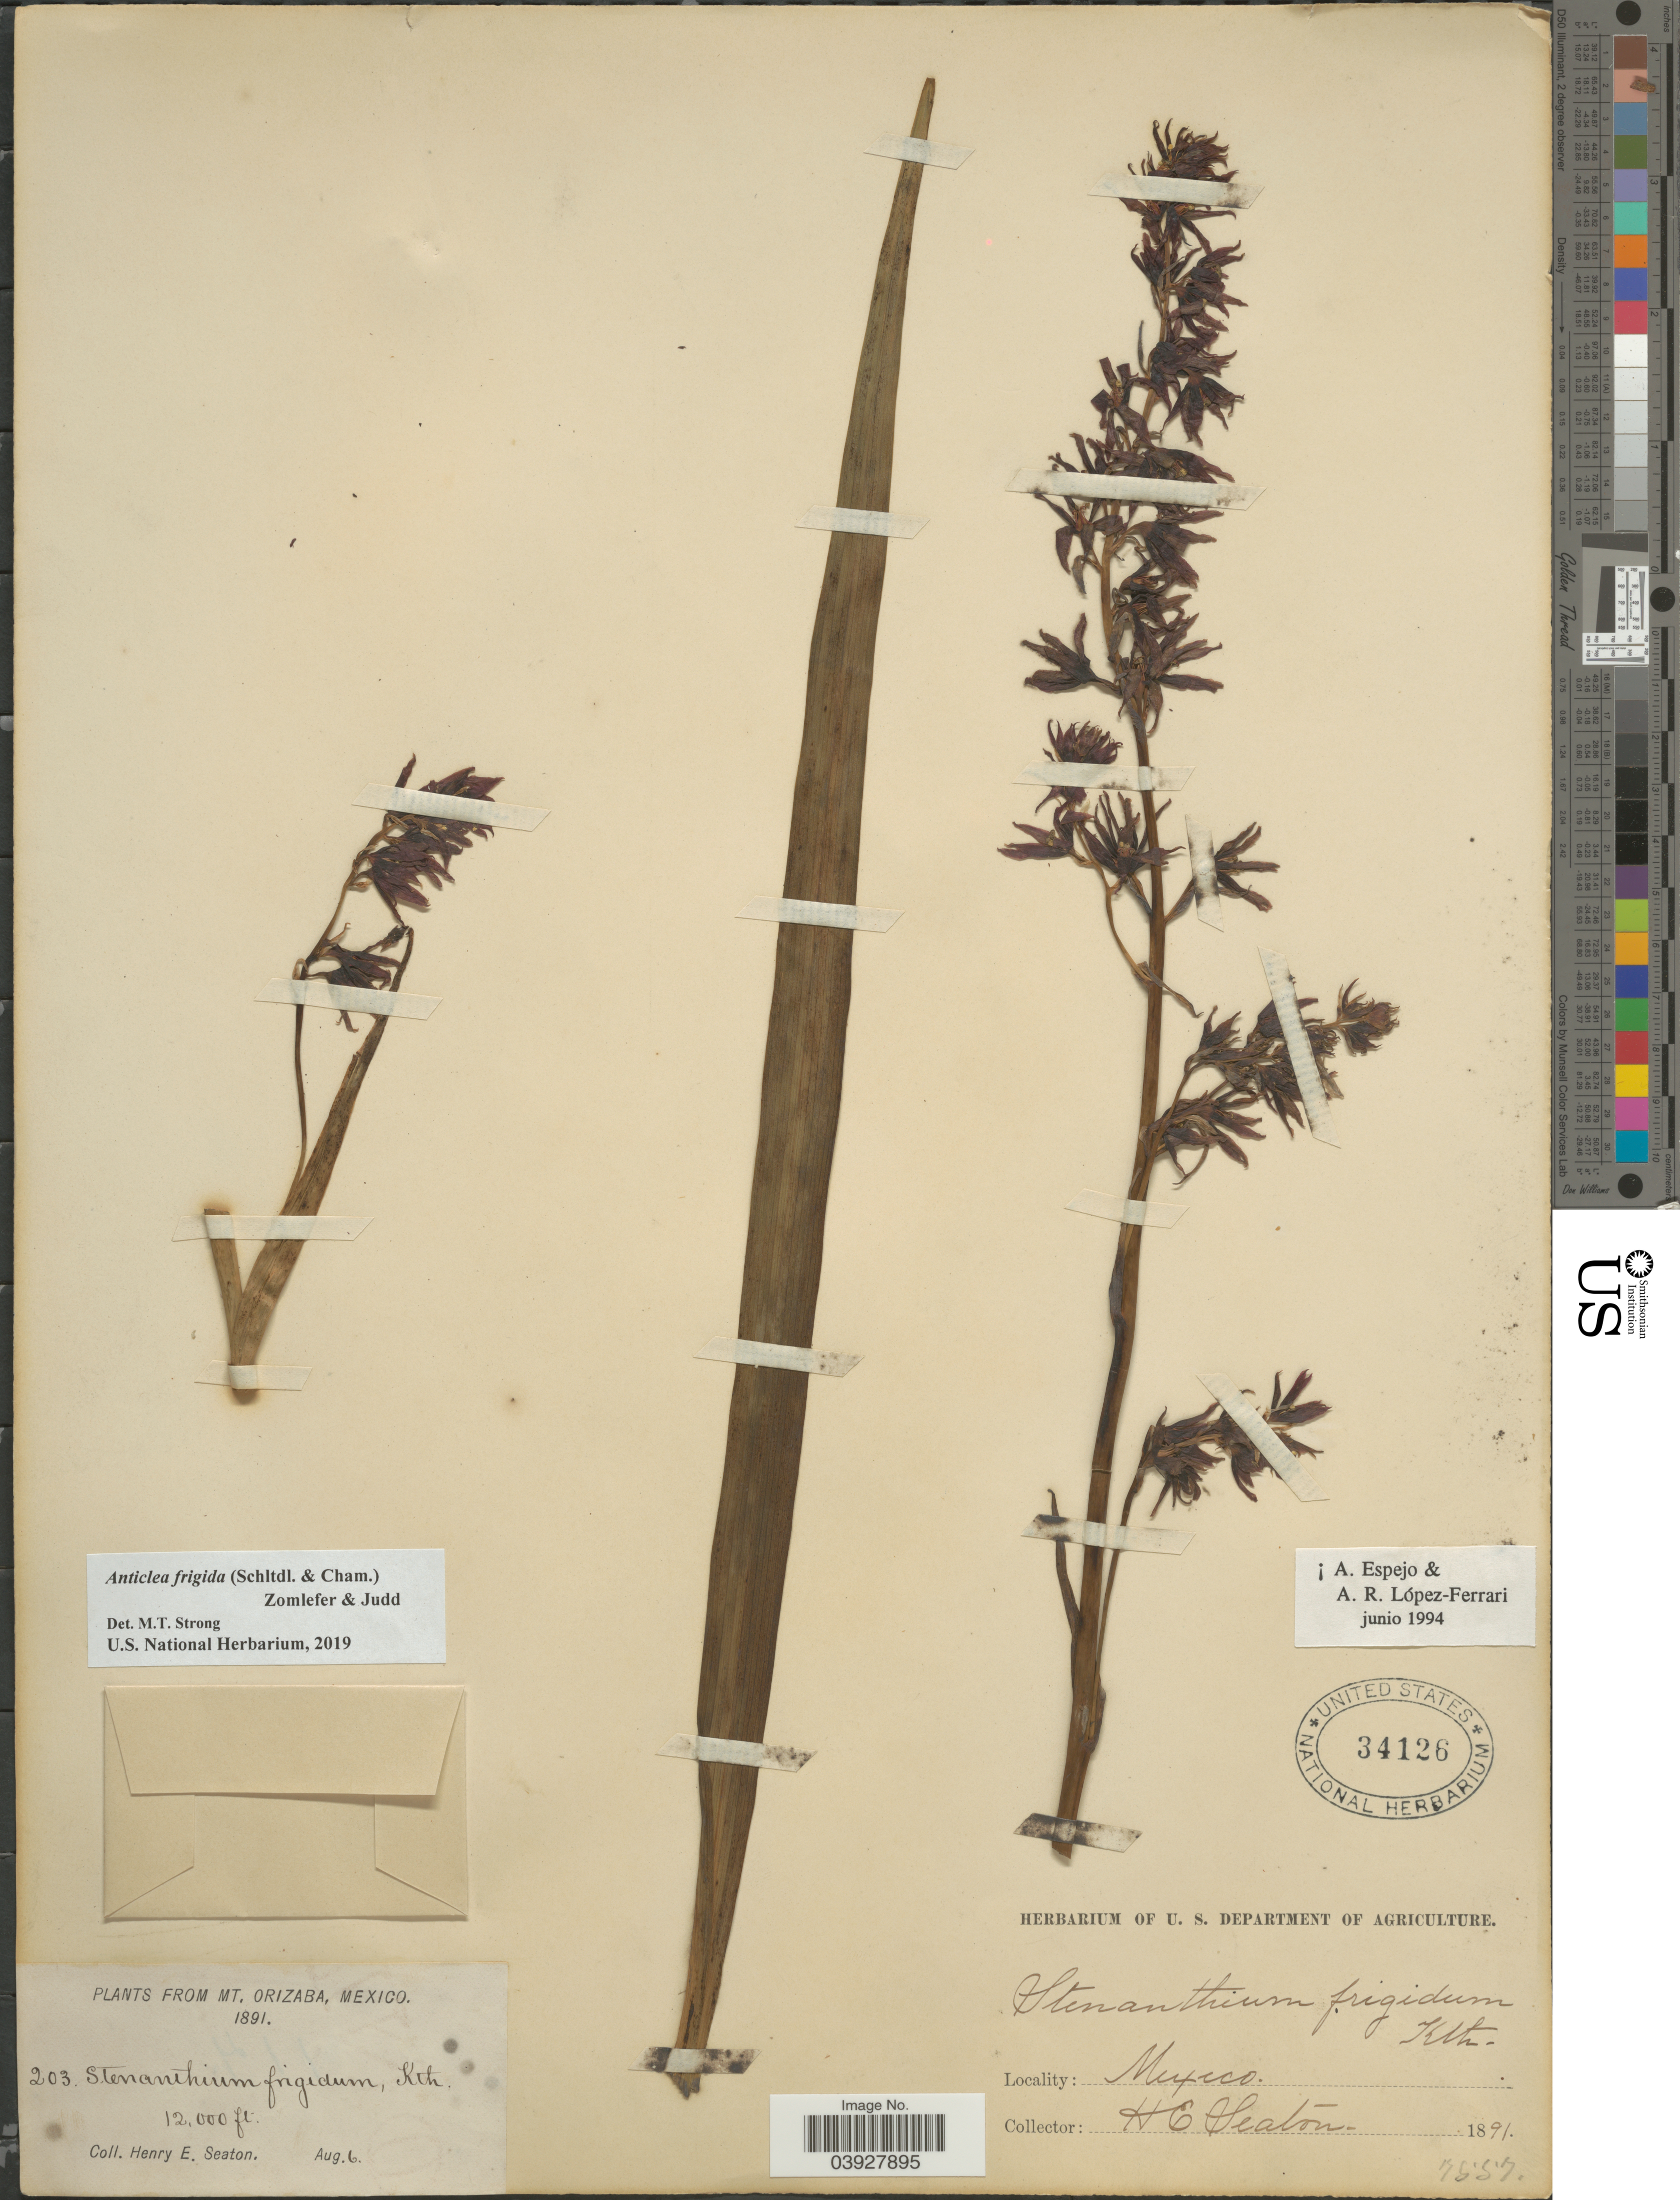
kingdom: Plantae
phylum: Tracheophyta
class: Liliopsida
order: Liliales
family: Melanthiaceae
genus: Anticlea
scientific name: Anticlea frigida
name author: (Schltdl. & Cham.) Zomlefer & Judd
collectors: H. E. Seaton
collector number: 203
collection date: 1891-08-06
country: Mexico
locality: Mt. Orizaba.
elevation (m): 3658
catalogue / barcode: US 34126